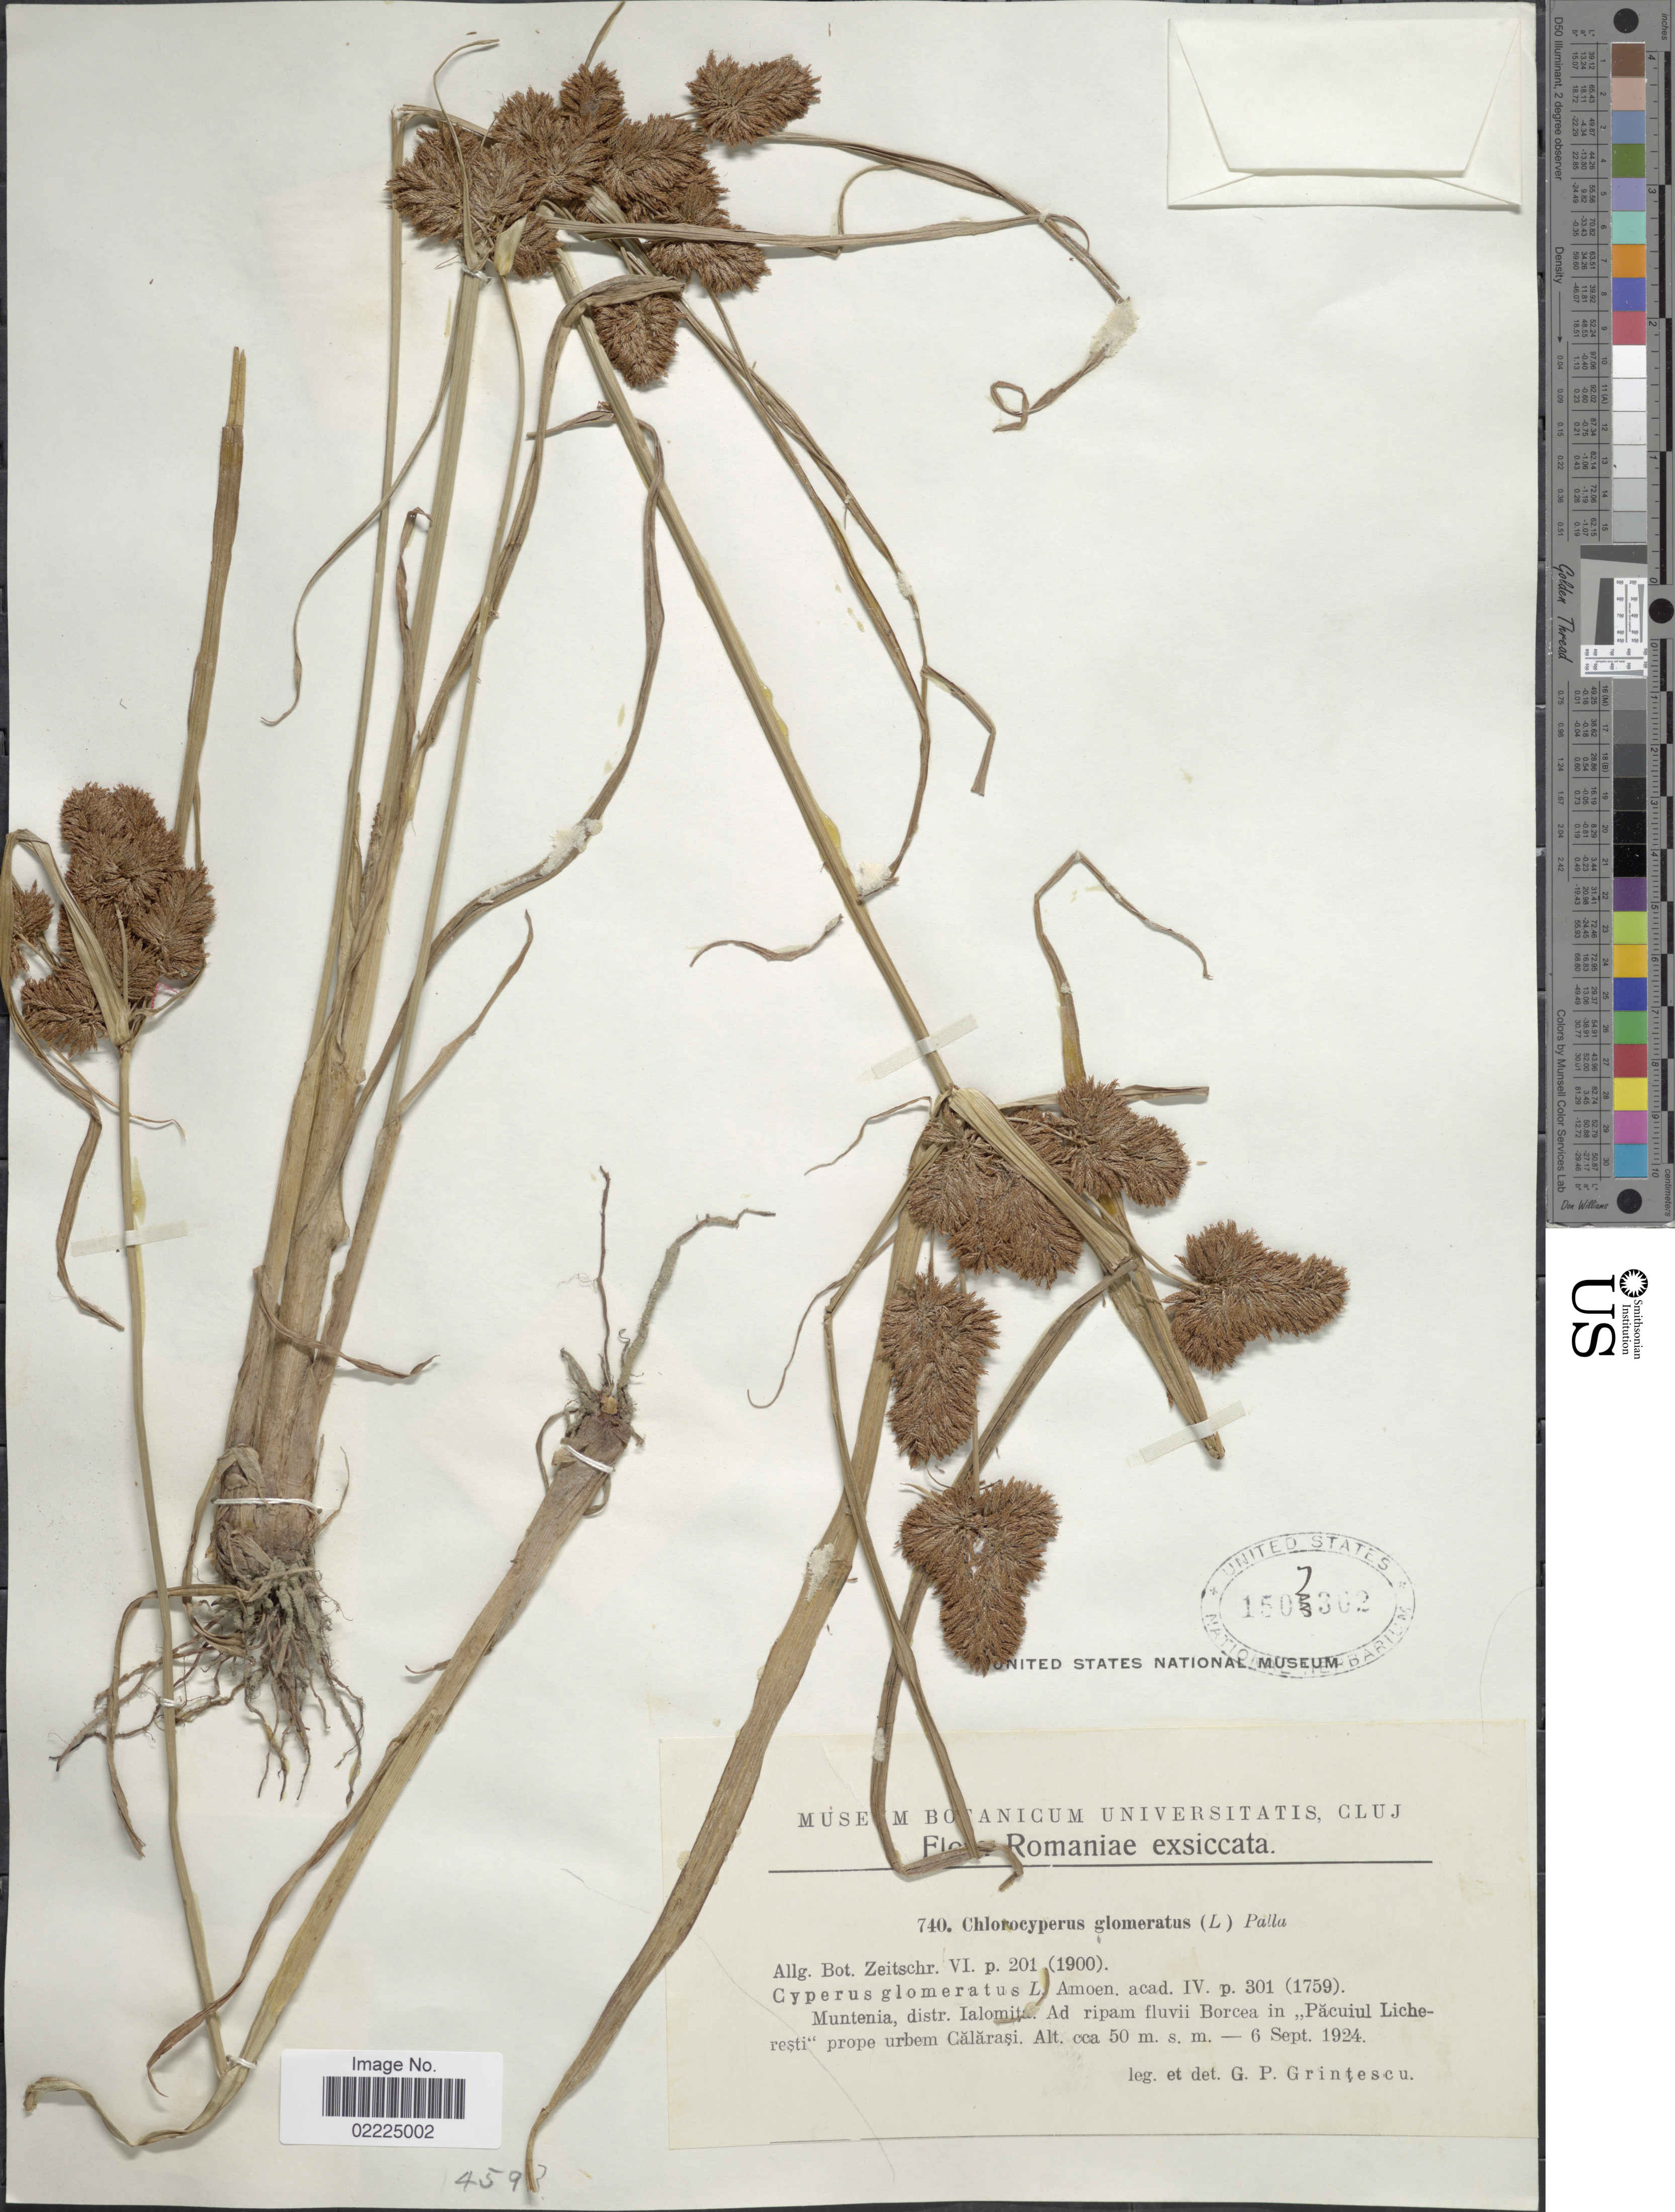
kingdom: Plantae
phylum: Tracheophyta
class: Liliopsida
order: Poales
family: Cyperaceae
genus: Cyperus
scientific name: Cyperus glomeratus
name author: L.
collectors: G. Grintescu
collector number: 740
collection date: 1924-09-06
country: Romania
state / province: Ialomita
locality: Muntenia, distr. Ialomita. Ad ripam fluvii Borcea in Pacuiul Licheresti prope urbem Calarasi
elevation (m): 50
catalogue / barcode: US 1507302